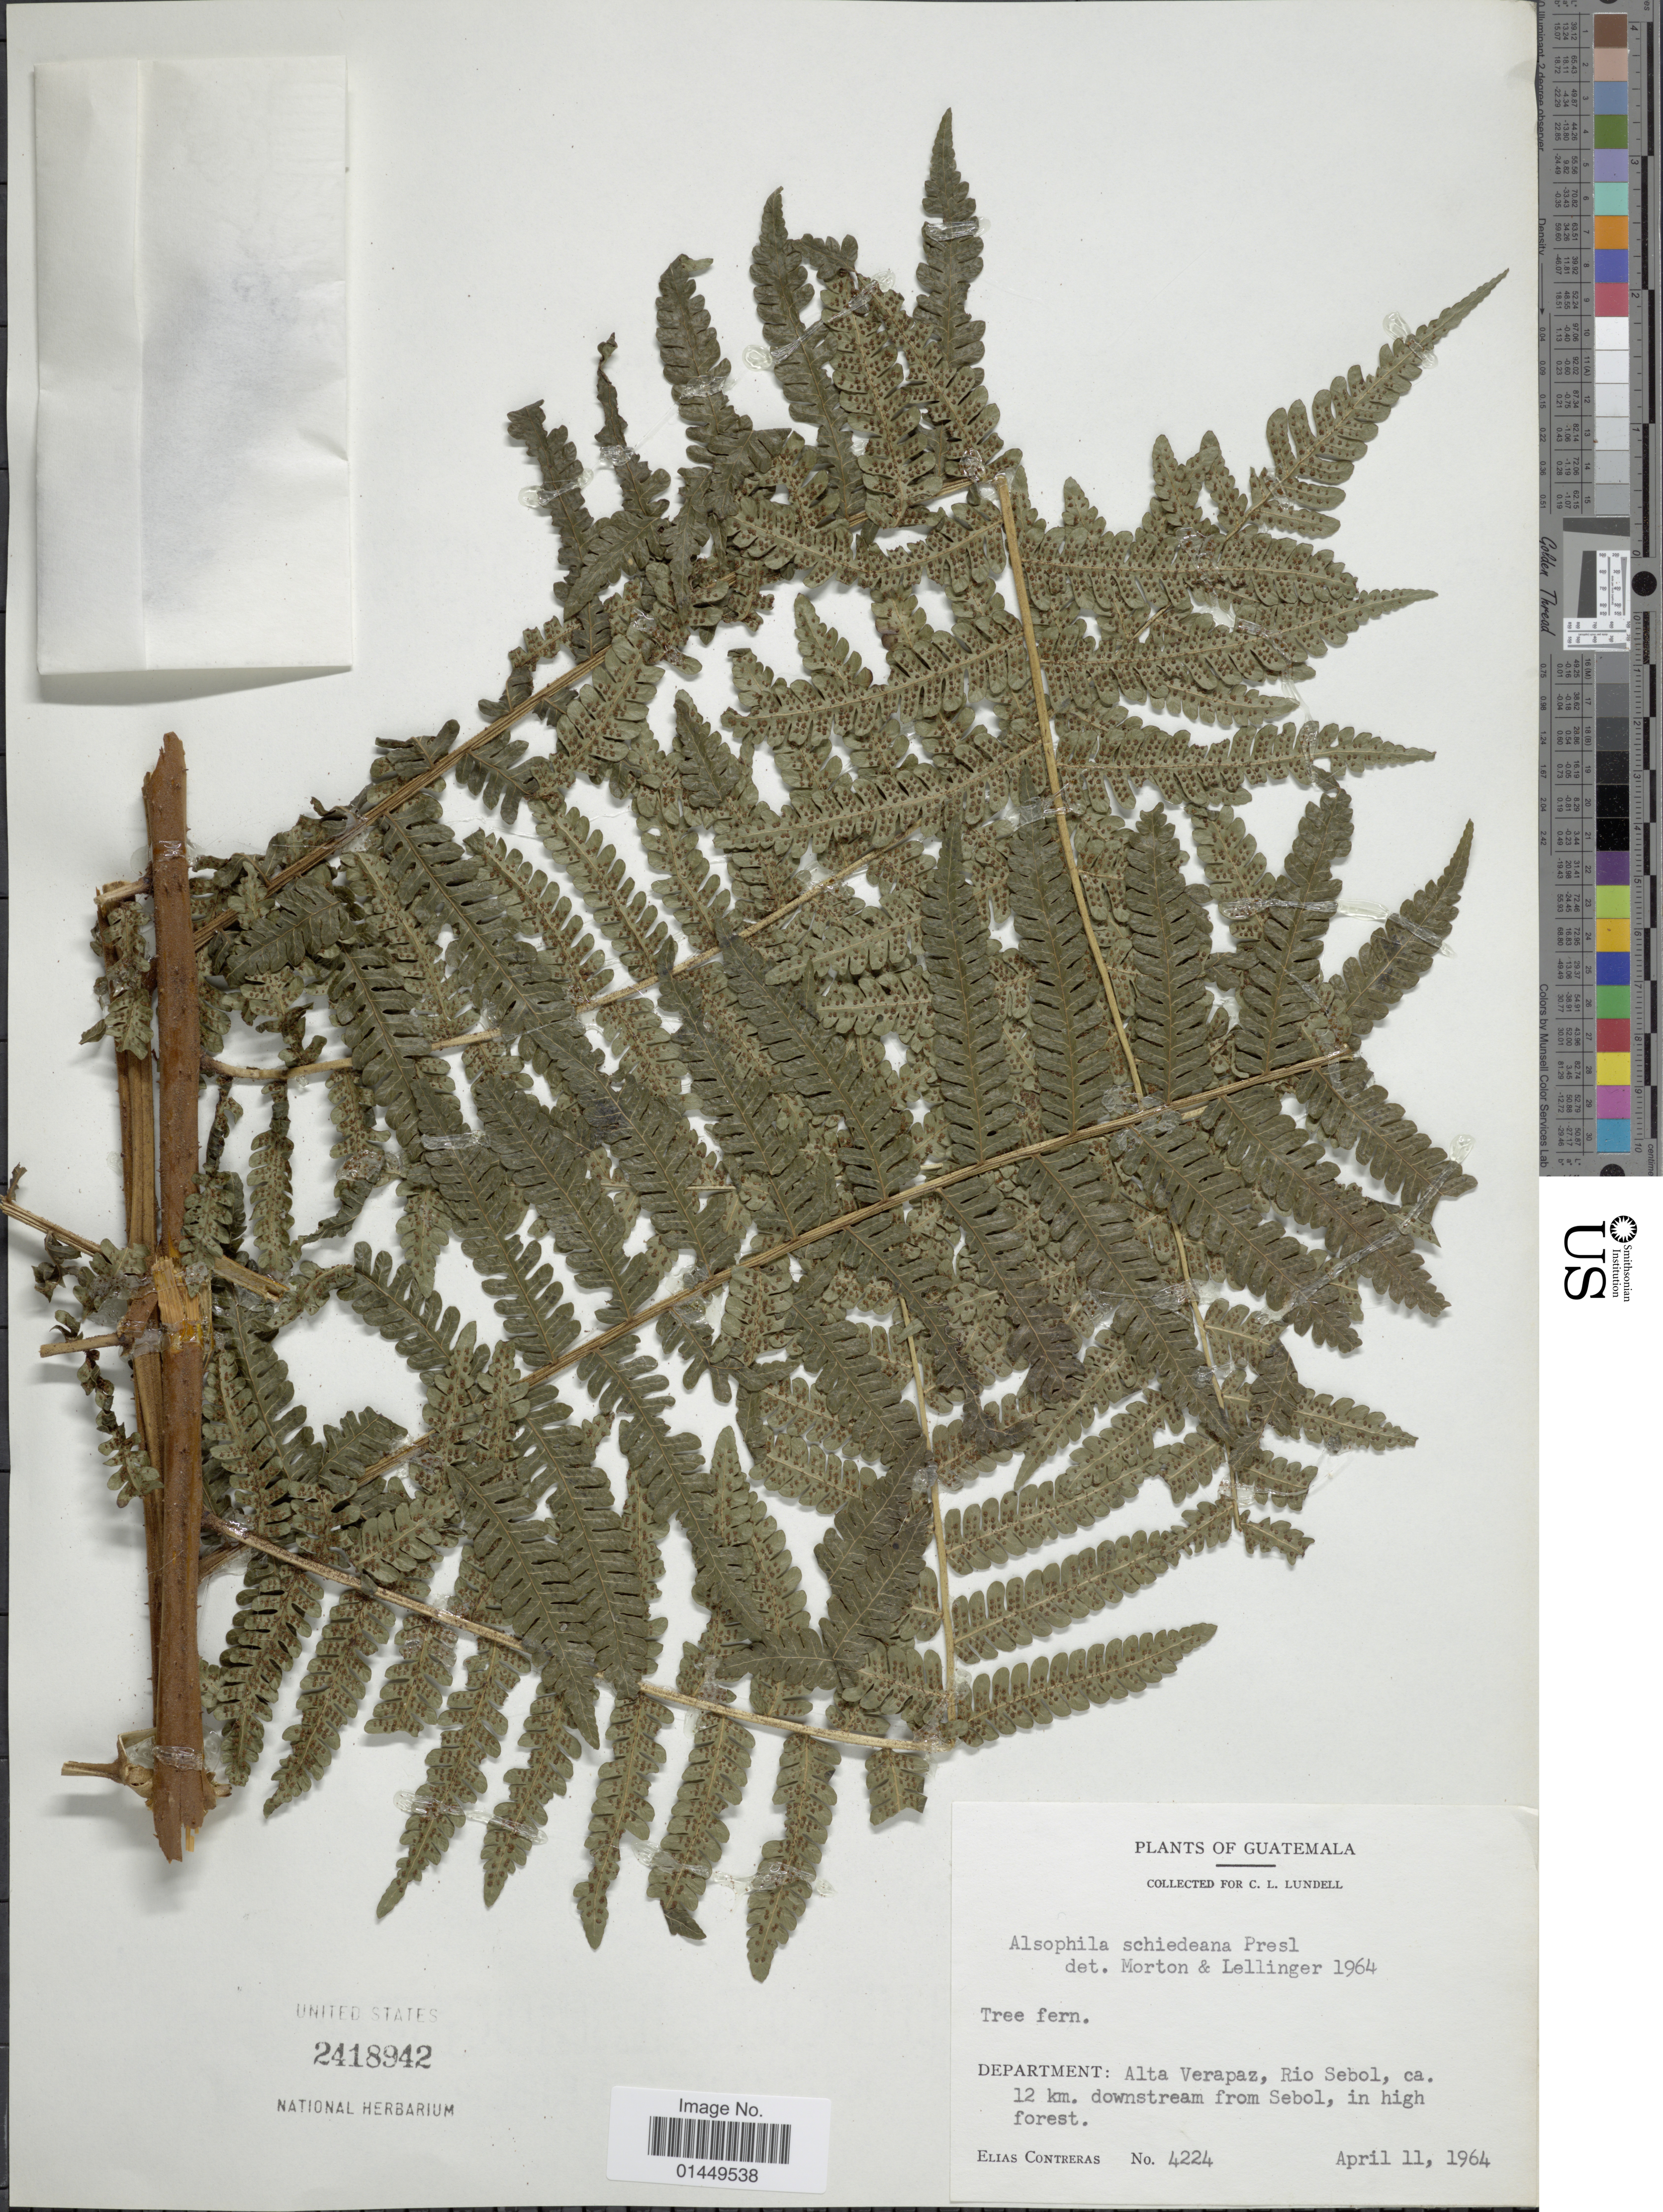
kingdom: Plantae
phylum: Tracheophyta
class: Polypodiopsida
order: Cyatheales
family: Cyatheaceae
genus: Cyathea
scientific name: Cyathea schiedeana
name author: (C. Presl) Domin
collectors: E. Contreras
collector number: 4224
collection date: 1964-04-11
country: Guatemala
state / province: Alta Verapaz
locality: Department: Alta Verapaz, Rio Sebol, 12 km. downstream from Sebol, in high forest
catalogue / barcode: US 2418942